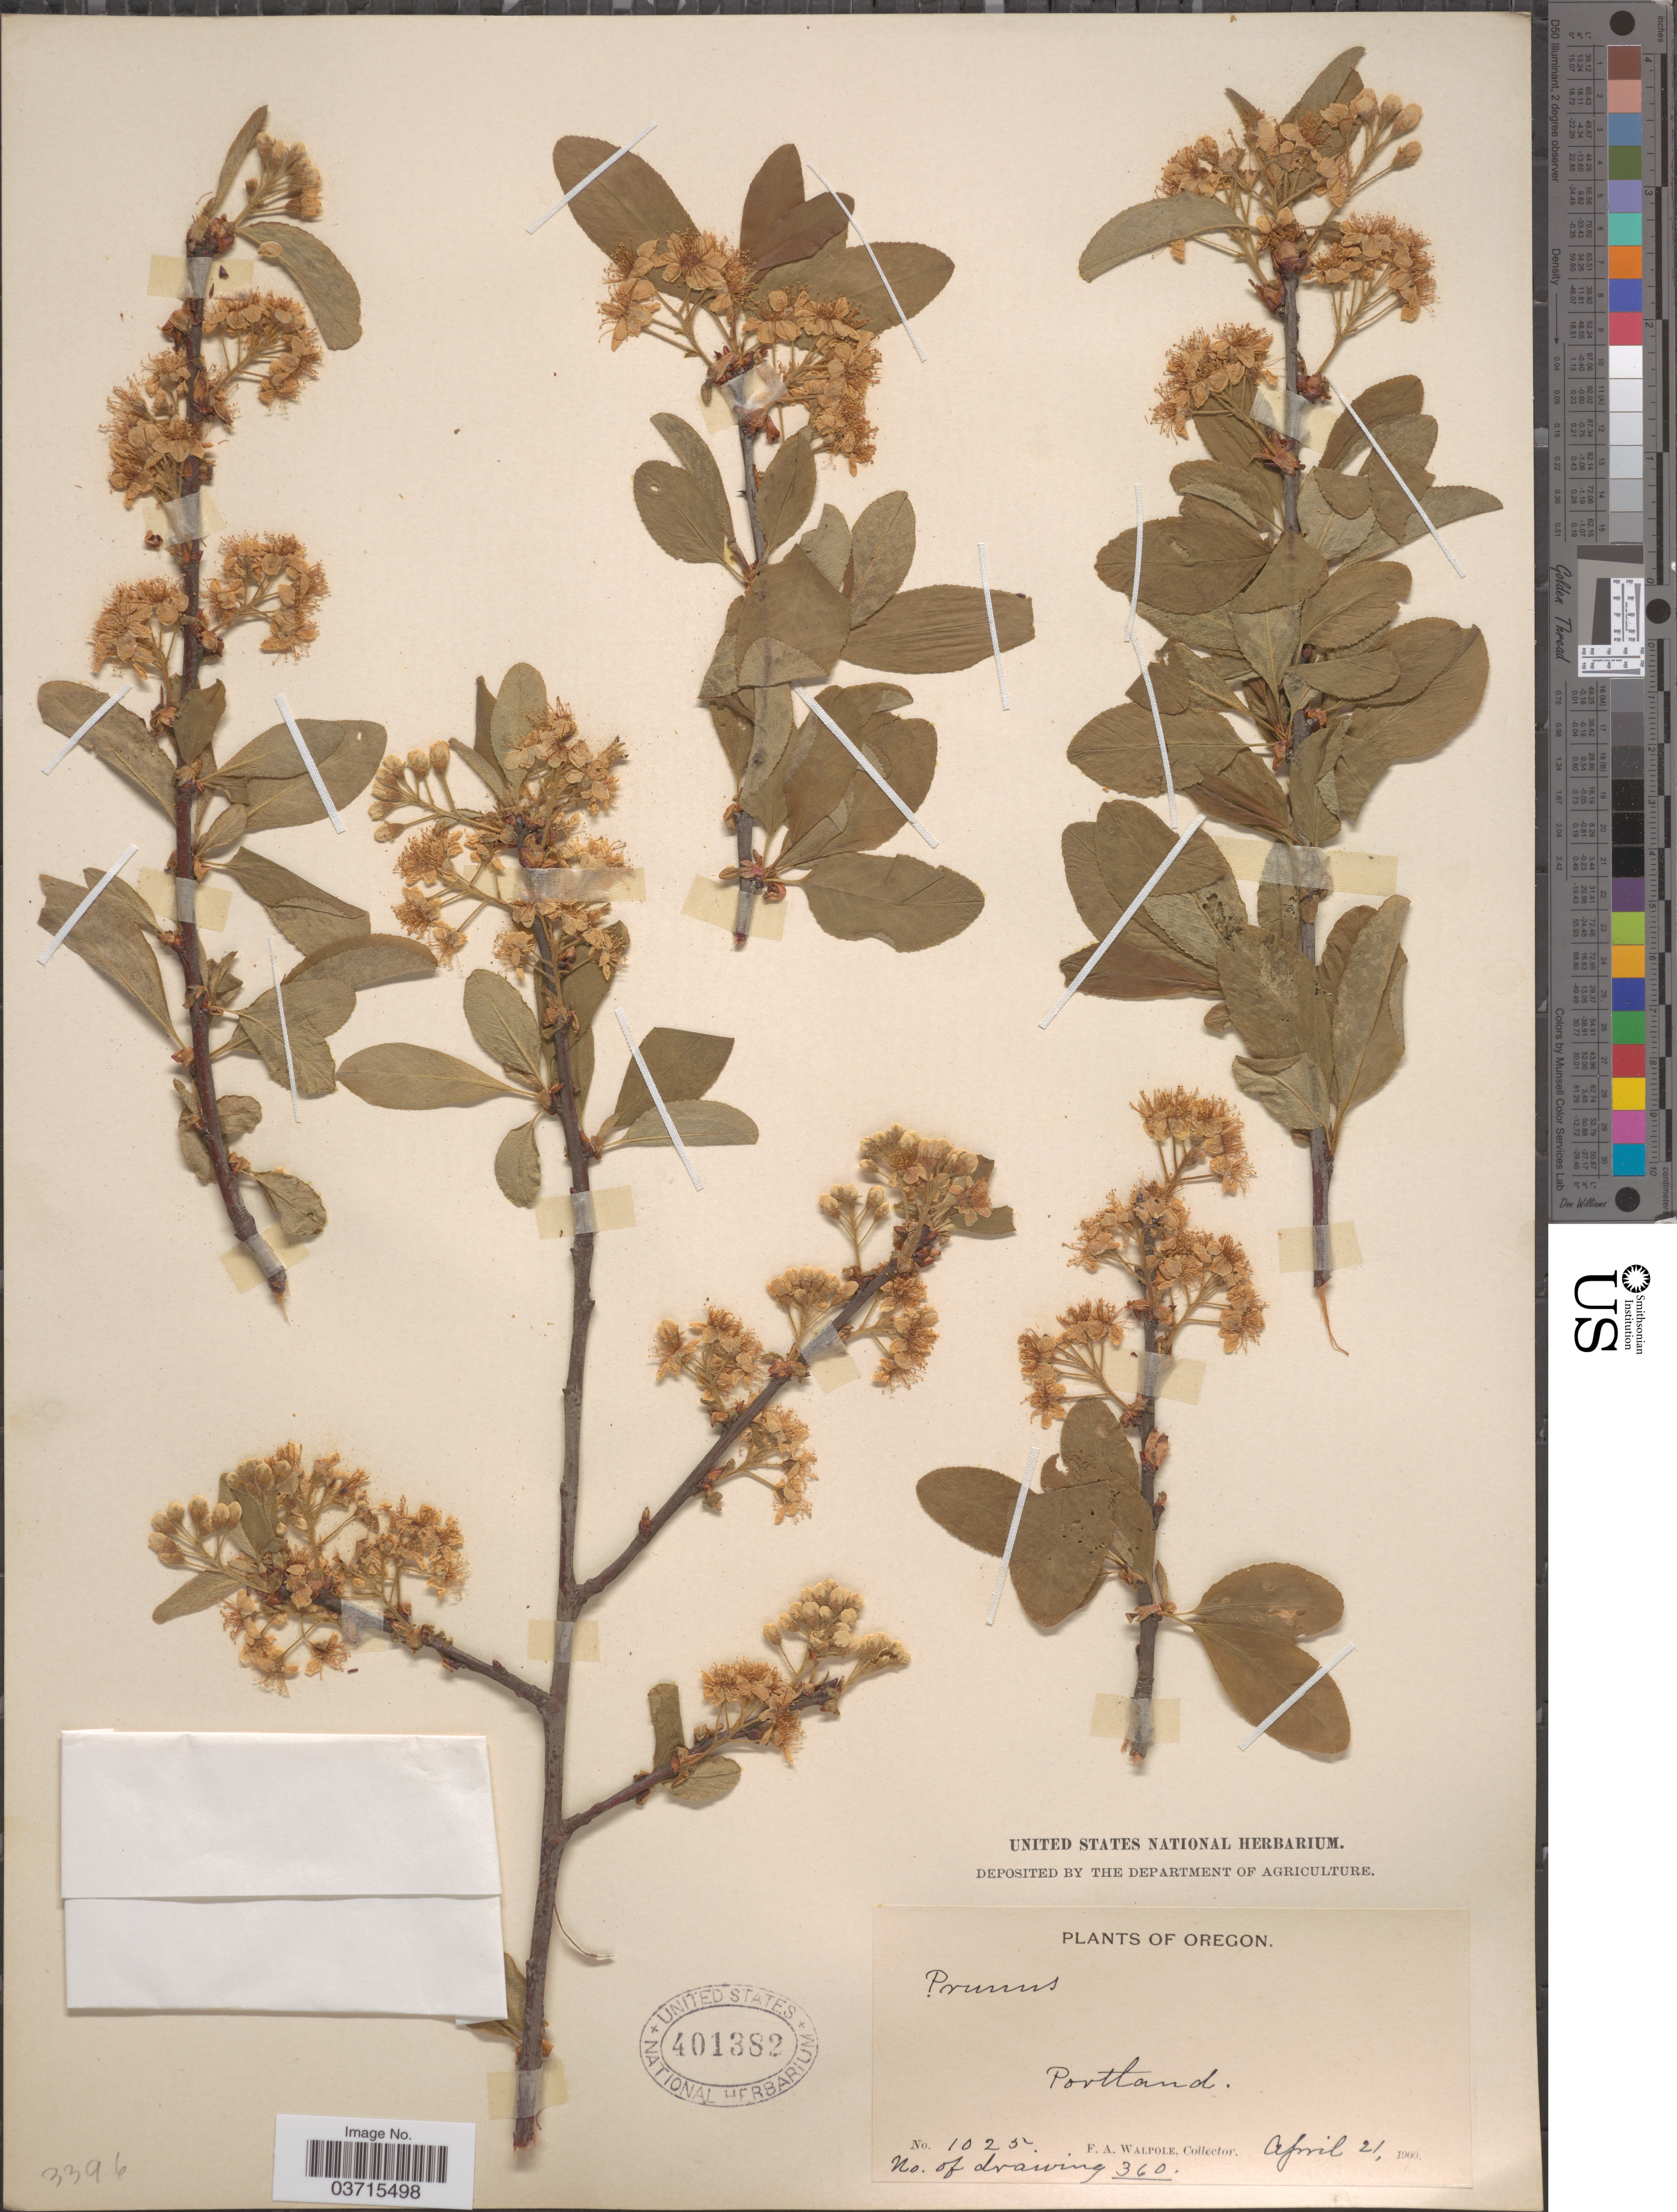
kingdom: Plantae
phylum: Tracheophyta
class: Magnoliopsida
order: Rosales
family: Rosaceae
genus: Prunus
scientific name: Prunus emarginata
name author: (Douglas ex Hook.) Eaton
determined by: Strong, Mark T., (BOT), Smithsonian Institution - National Museum of Natural History (UNITED STATES)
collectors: F. Walpole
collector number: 1025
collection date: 1900-04-21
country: United States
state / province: Oregon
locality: Portland.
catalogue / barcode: US 401382